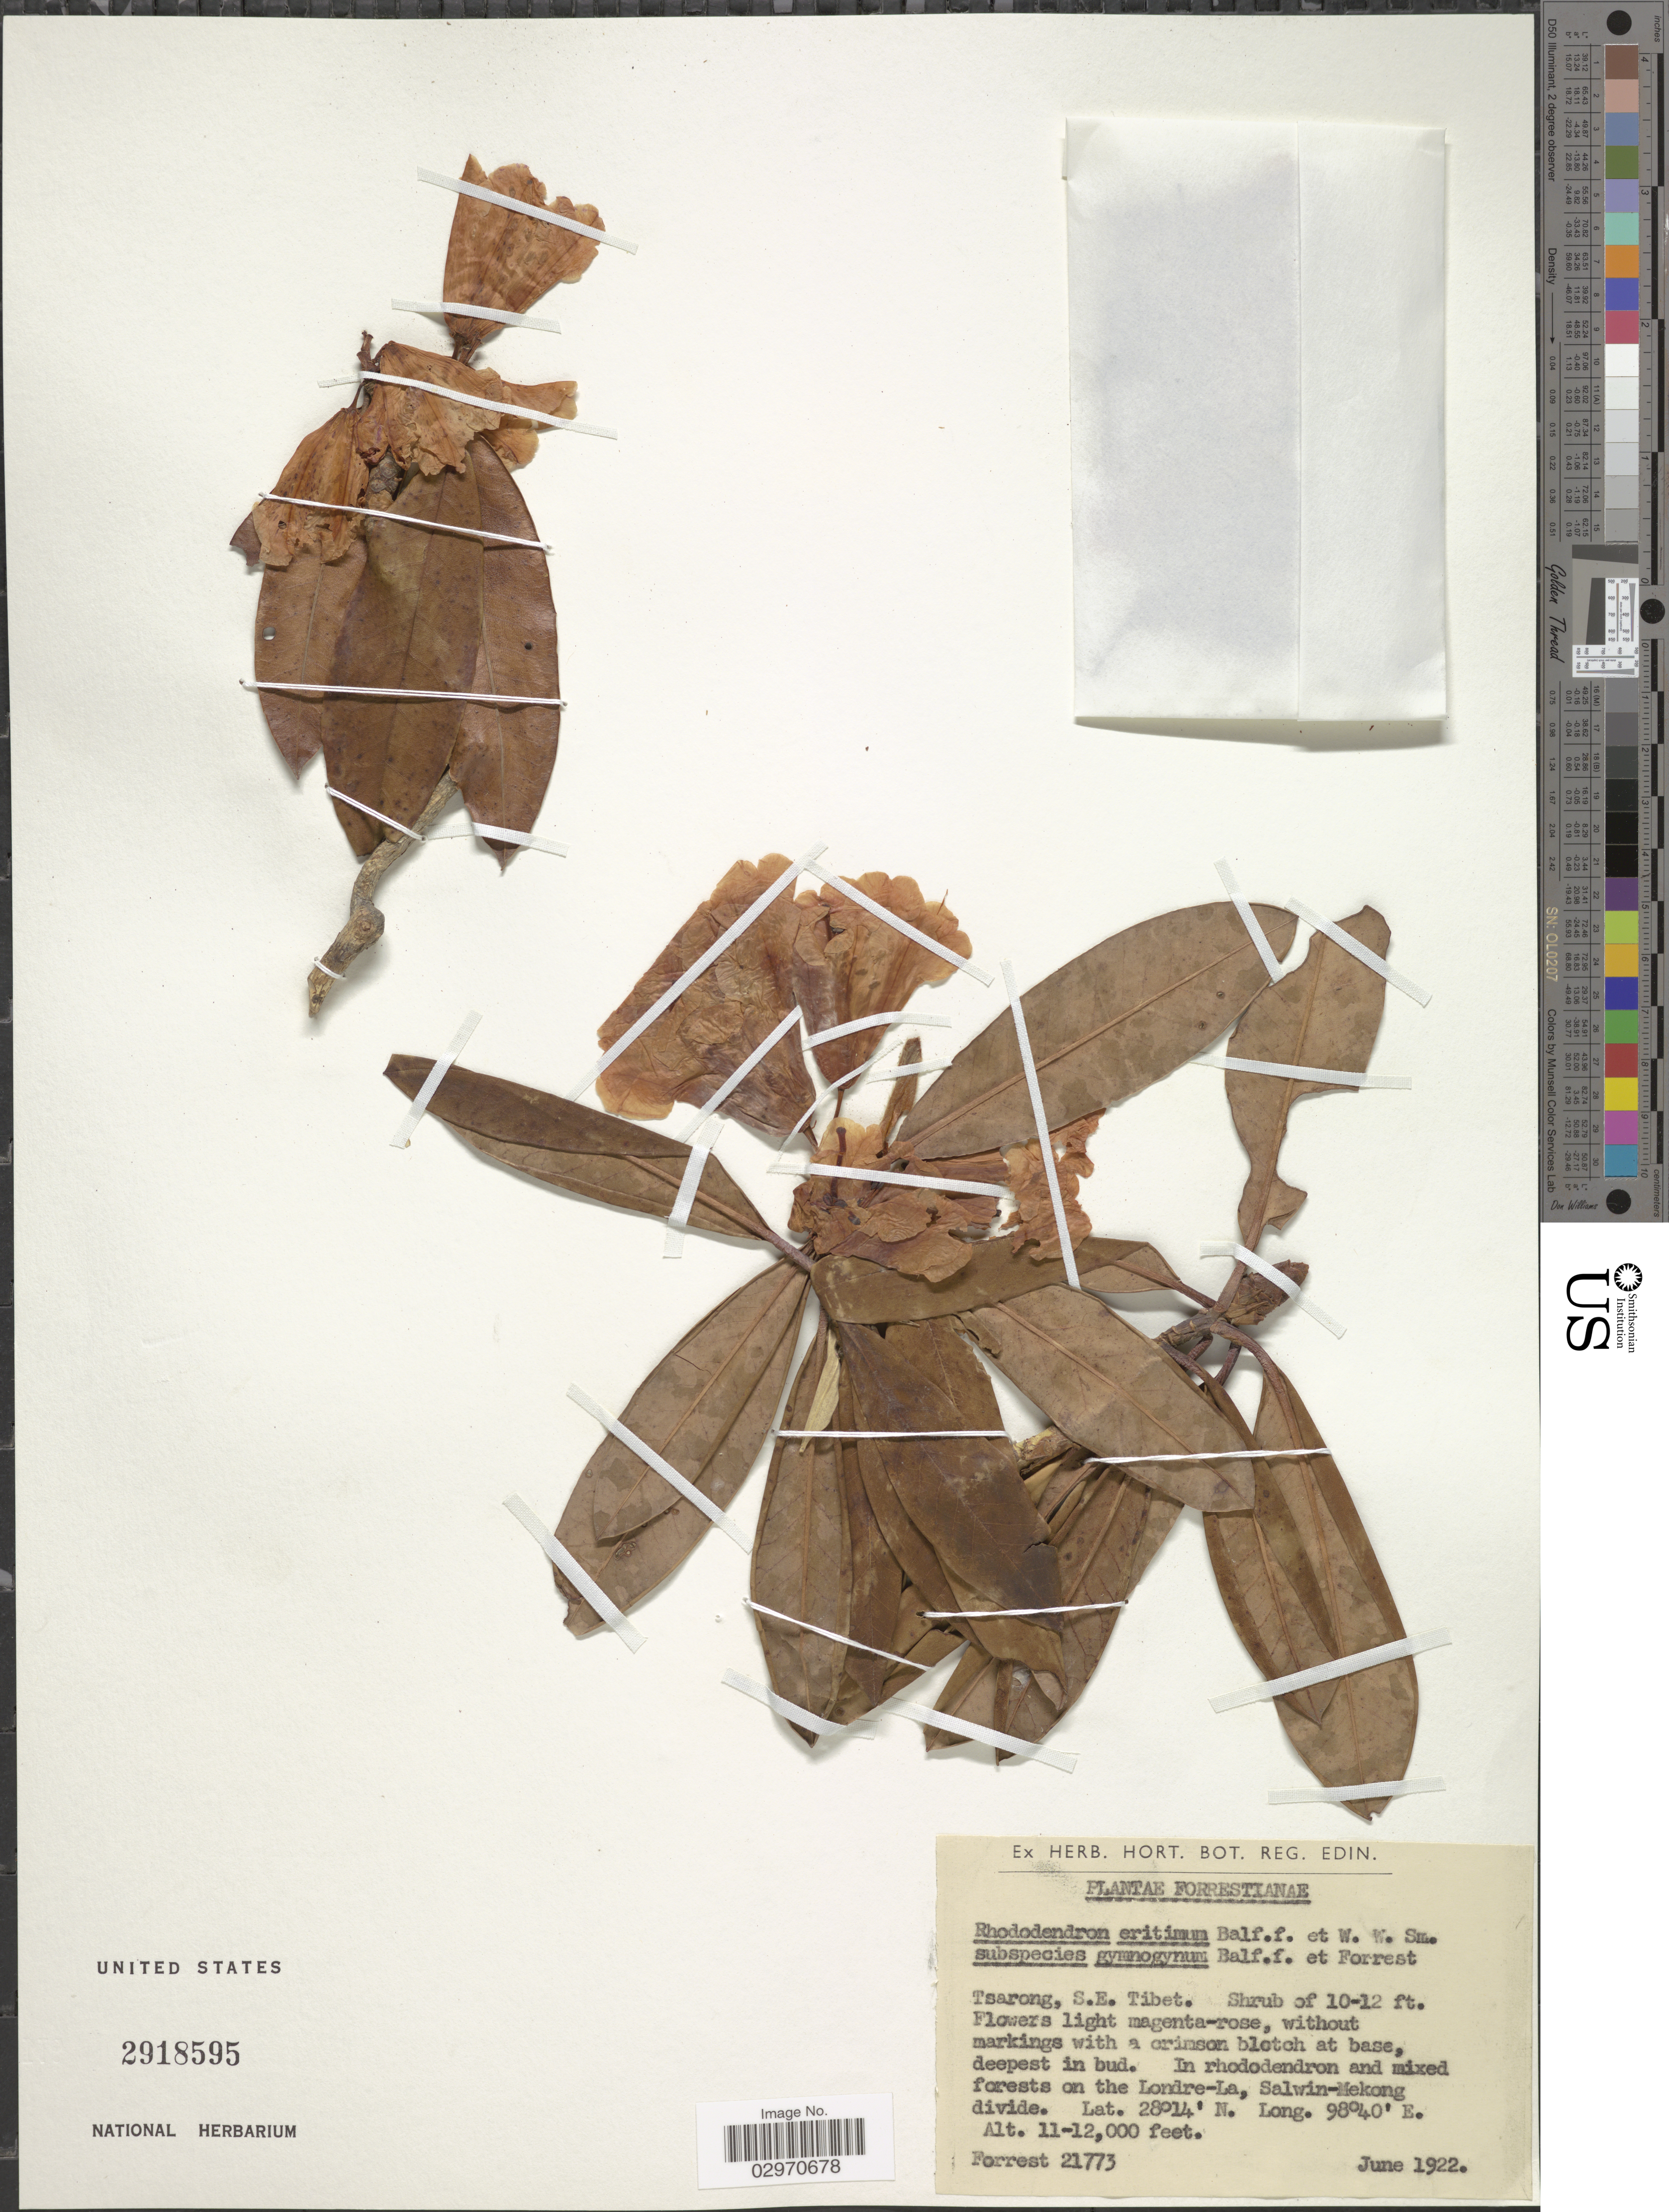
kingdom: Plantae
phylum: Tracheophyta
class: Magnoliopsida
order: Ericales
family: Ericaceae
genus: Rhododendron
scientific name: Rhododendron eritimum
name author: Balf. f. & W.W. Sm.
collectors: -. Forrest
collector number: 21773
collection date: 1922-06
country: China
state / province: Xizang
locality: Tsarong, S.E. Tibet. On the Londre-La, Salwin-Mekong divide.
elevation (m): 3353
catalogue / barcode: US 2918595